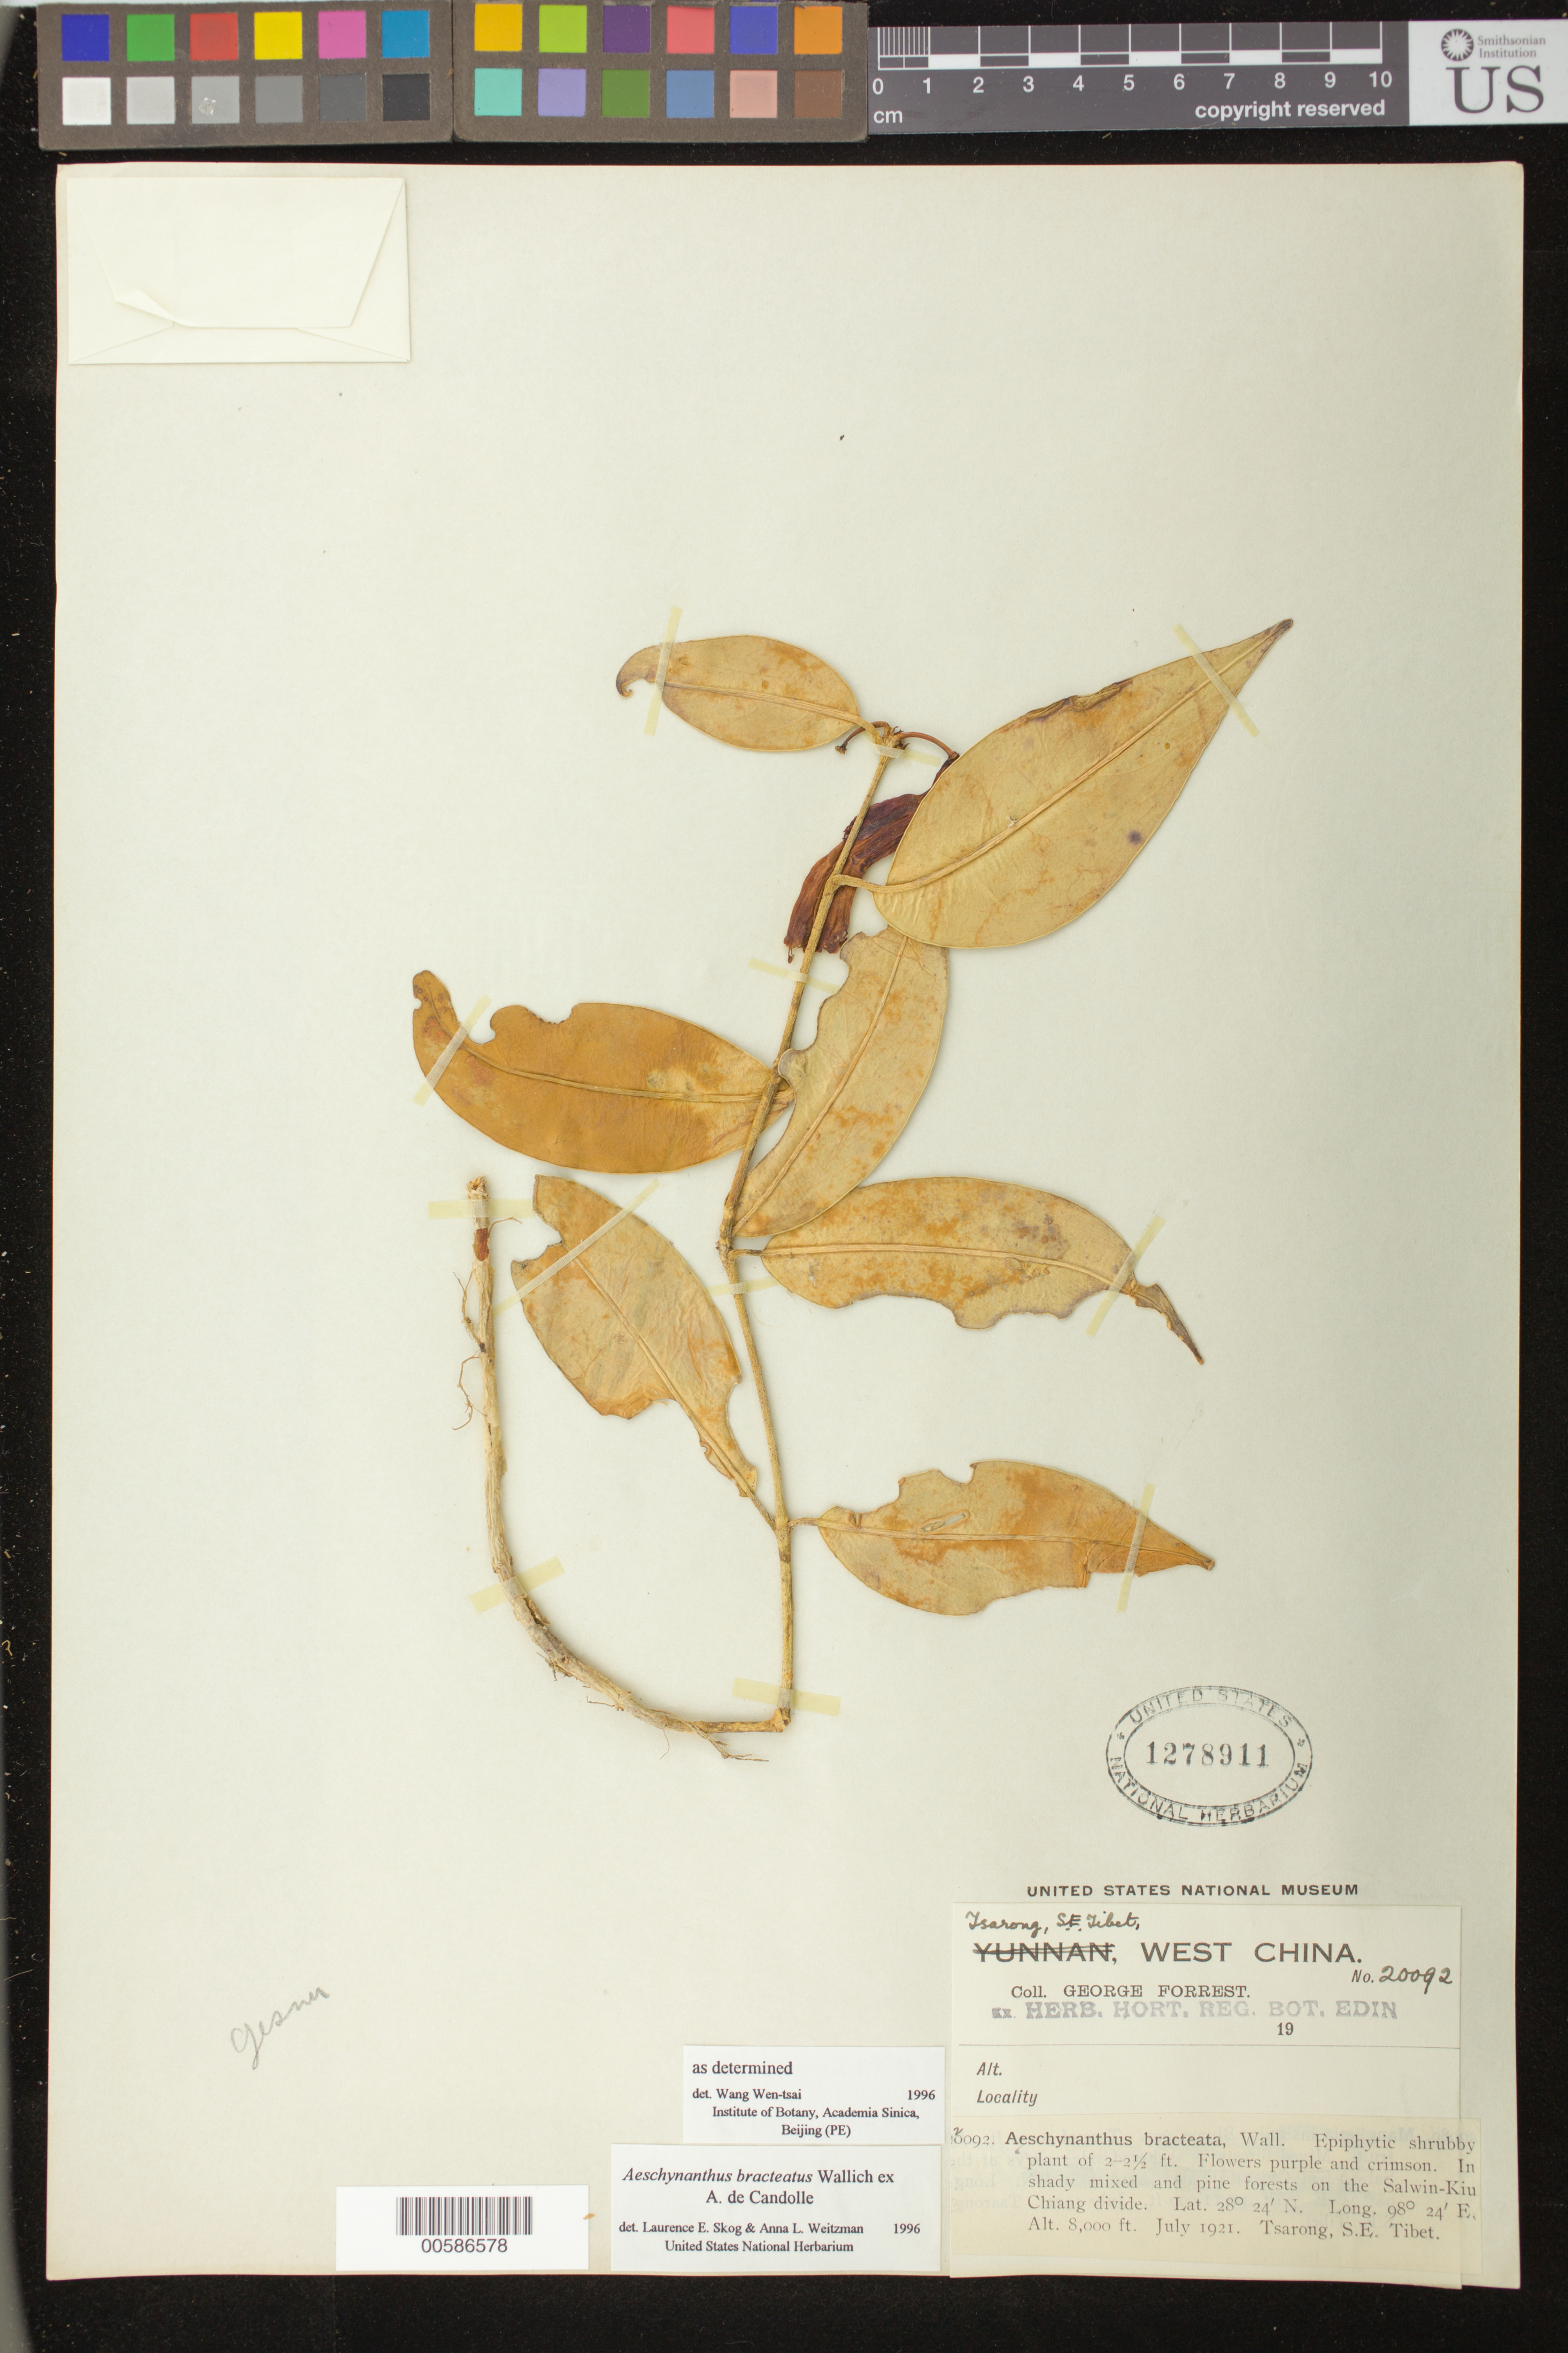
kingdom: Plantae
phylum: Tracheophyta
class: Magnoliopsida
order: Lamiales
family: Gesneriaceae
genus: Aeschynanthus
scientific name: Aeschynanthus bracteatus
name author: Wall. ex DC.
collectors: G. Forrest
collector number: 20092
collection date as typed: Jul 1921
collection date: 1921-07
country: China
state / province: Xizang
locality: Se of tsarong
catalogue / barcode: US 1278911